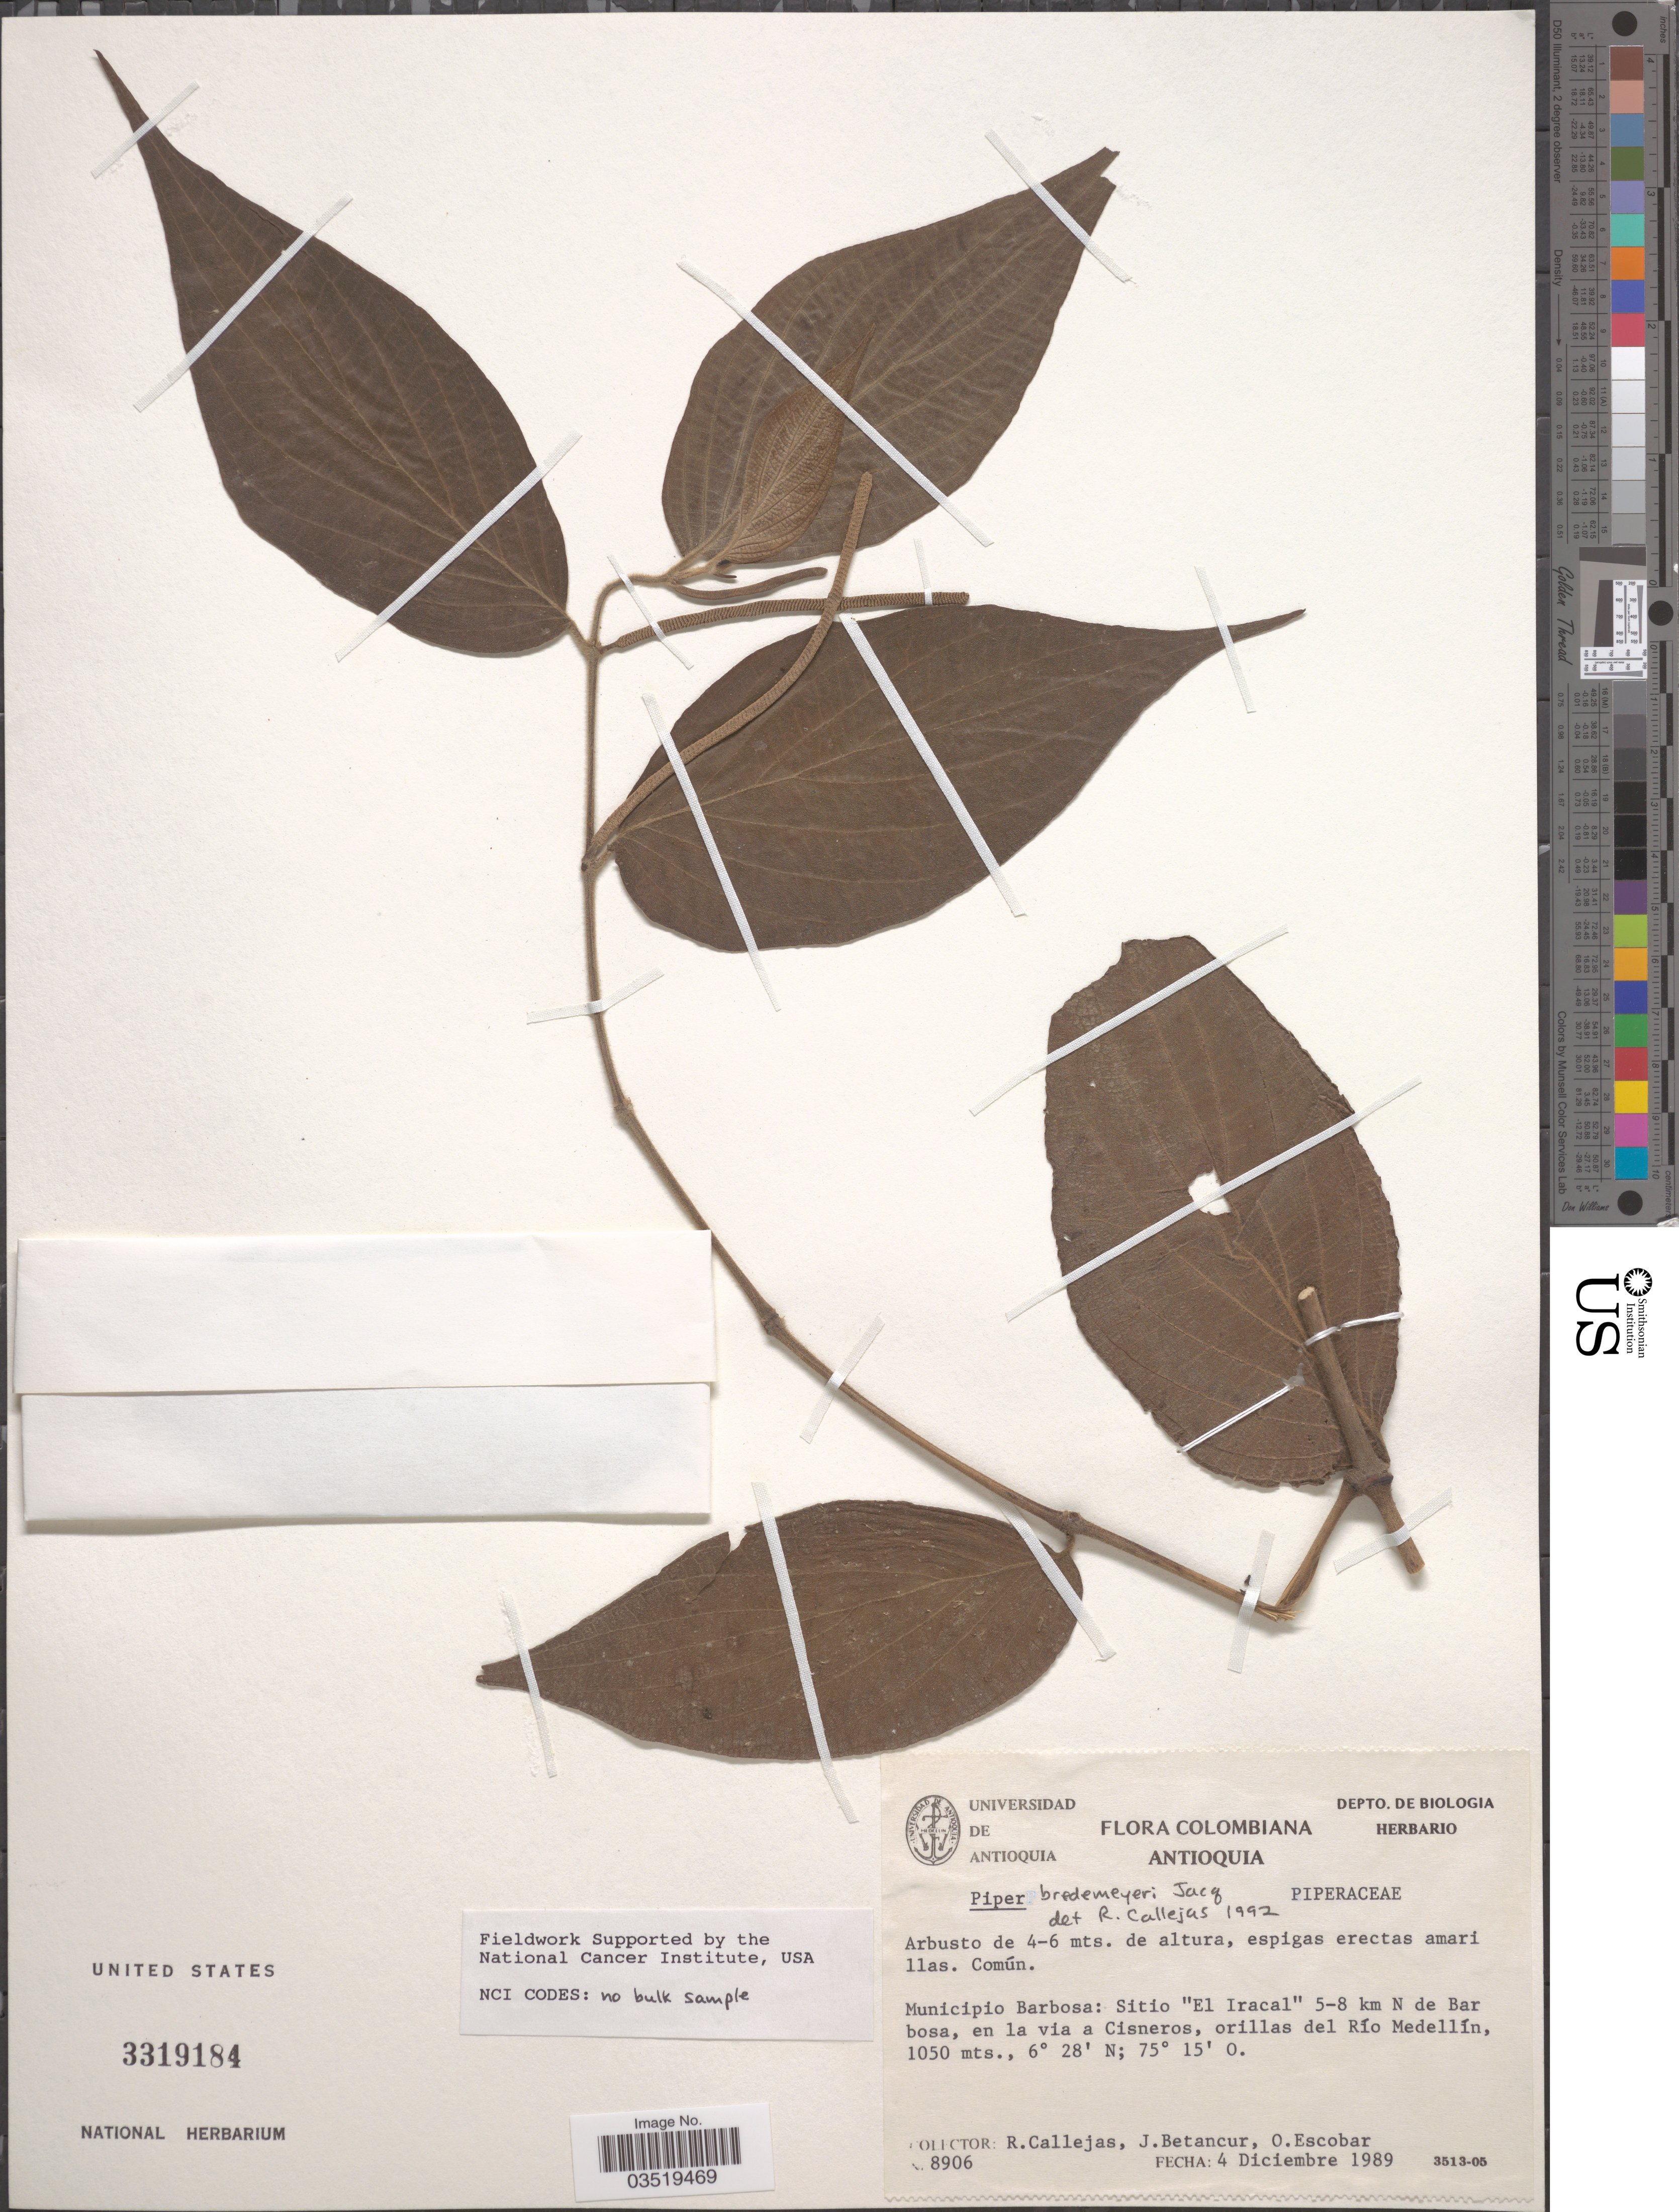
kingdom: Plantae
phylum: Tracheophyta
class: Magnoliopsida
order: Piperales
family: Piperaceae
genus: Piper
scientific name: Piper bredemeyeri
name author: J. Jacq.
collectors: R. Callejas, J. Betancur & O. Escobar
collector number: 8906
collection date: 1989-12-04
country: Colombia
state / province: Antioquia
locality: Municipio Barbosa: Sitio 'El Iracal' 5-8 km N de Bar bosa, en la via a Cisneros, orillas del Río Medellín.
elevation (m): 1050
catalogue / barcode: US 3319184